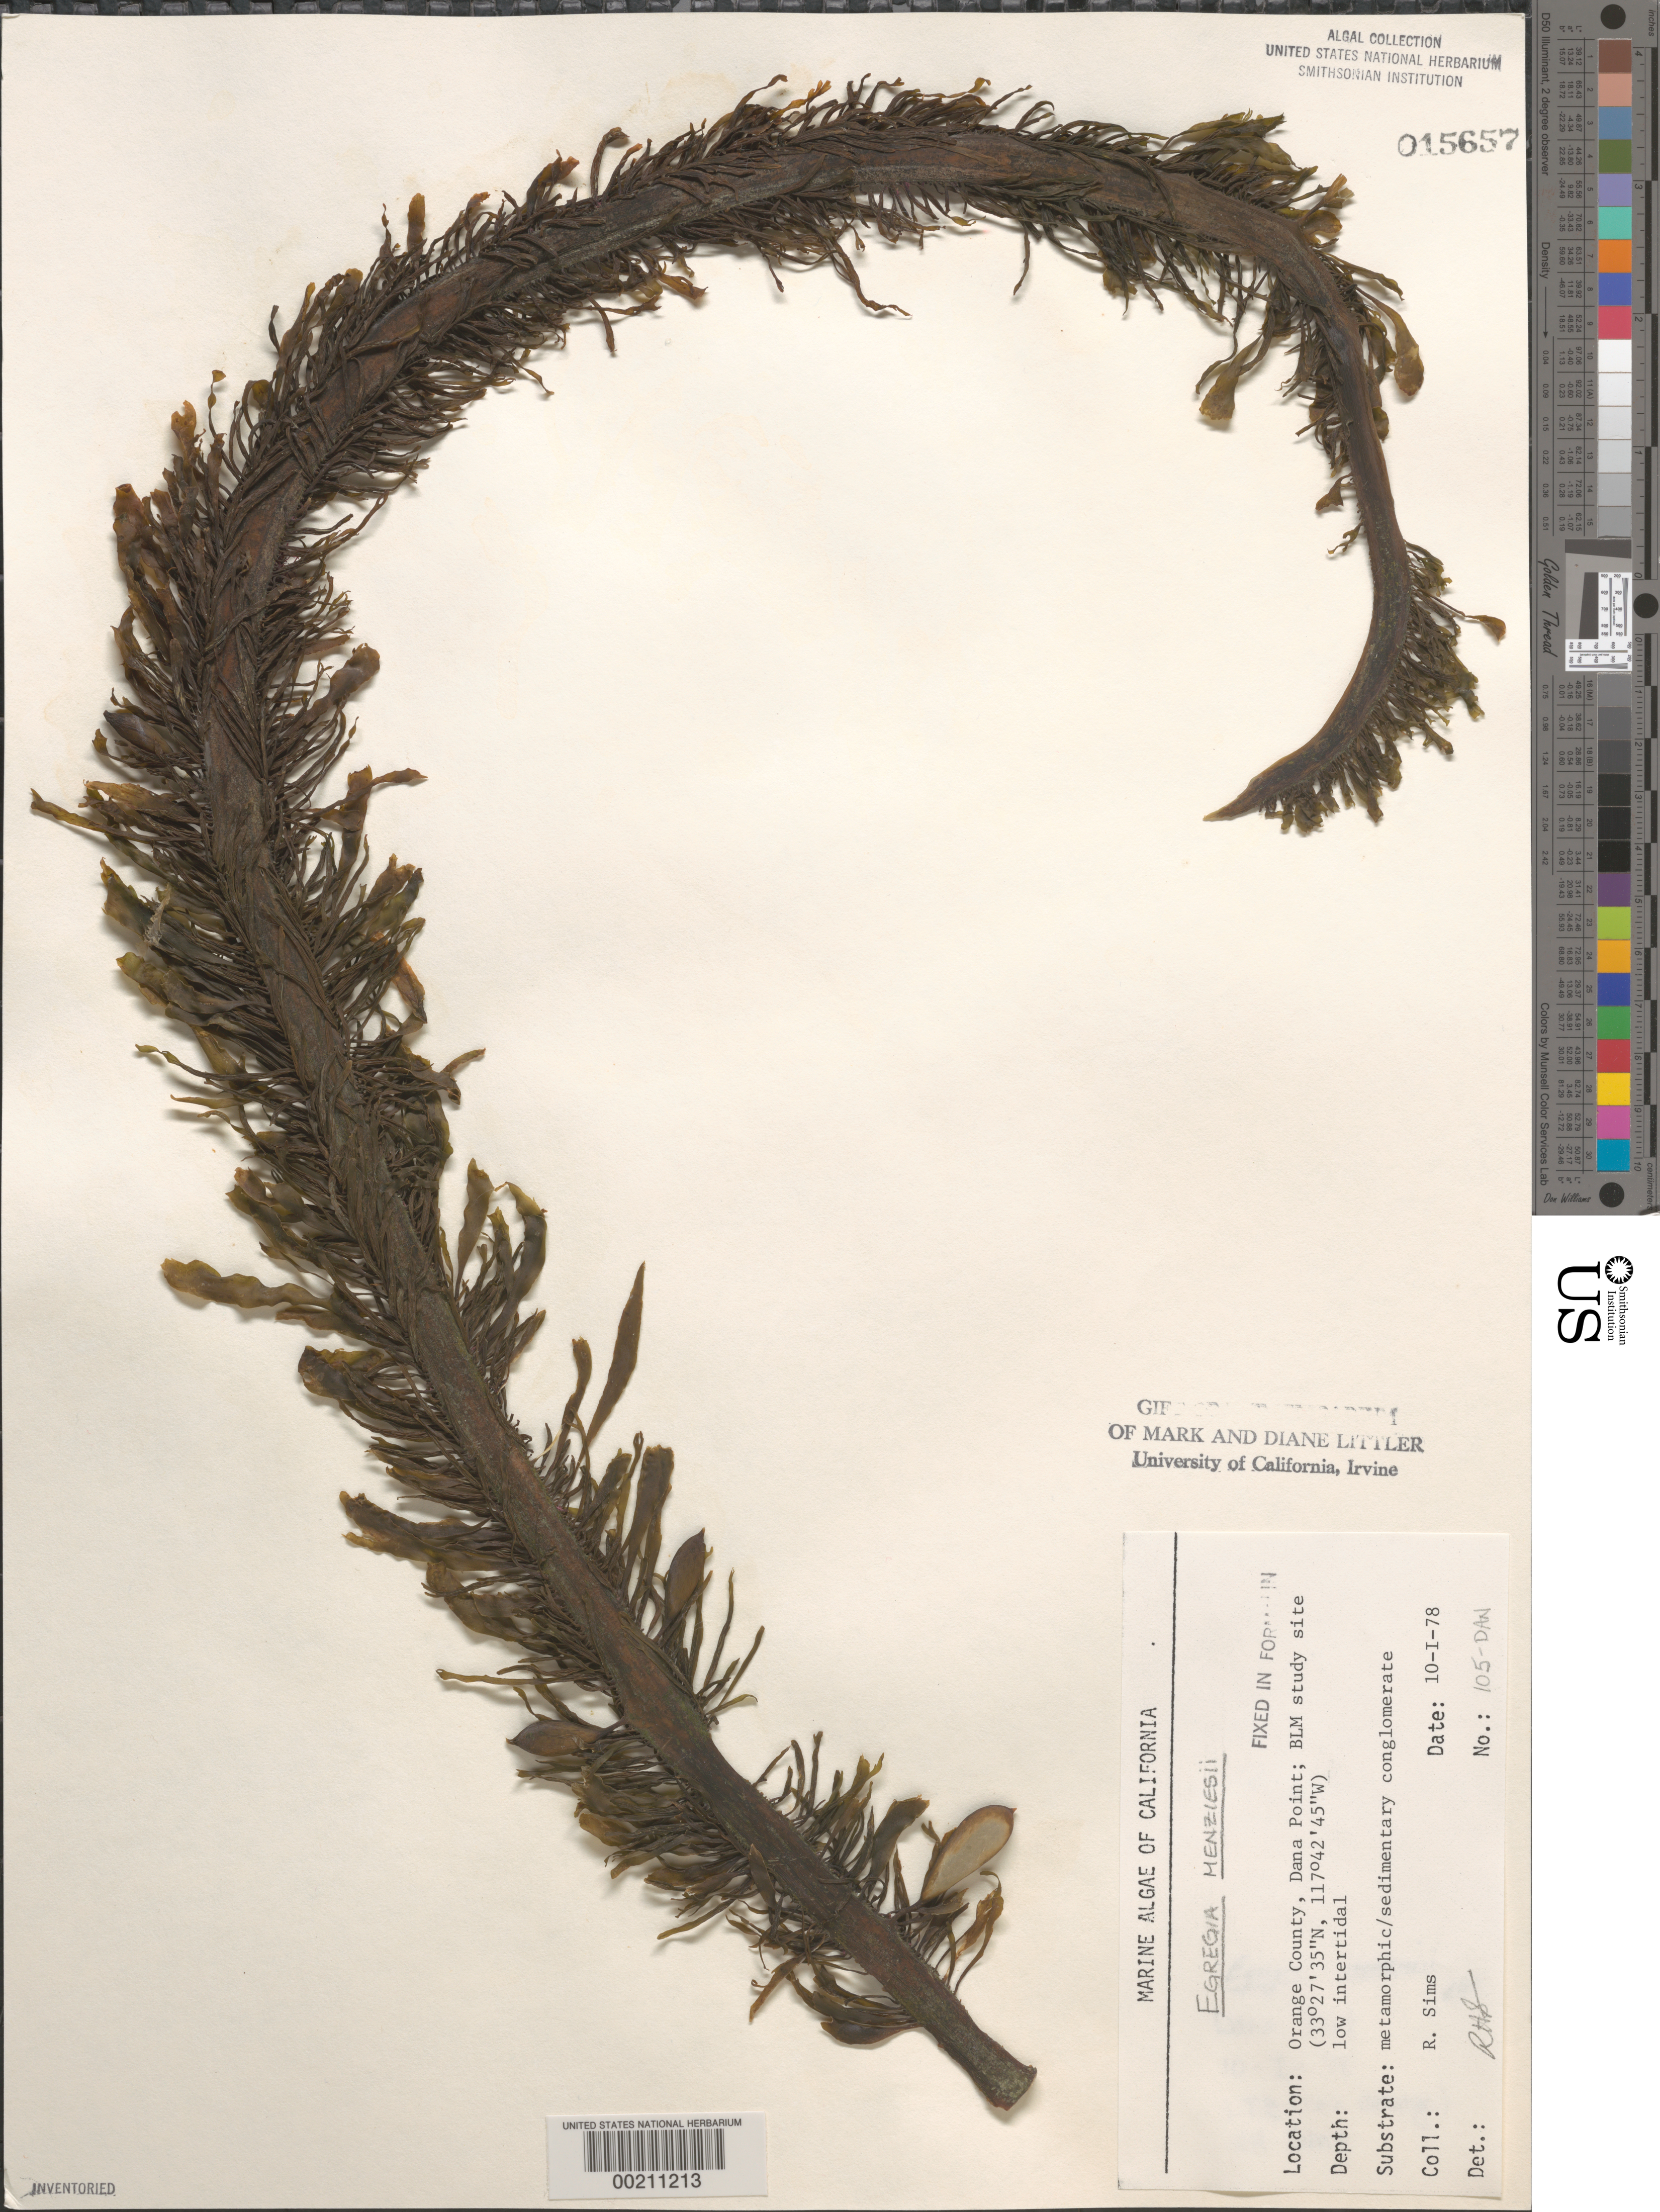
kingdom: Chromista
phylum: Ochrophyta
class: Phaeophyceae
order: Laminariales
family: Lessoniaceae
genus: Egregia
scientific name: Egregia menziesii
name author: (Turner) Aresch.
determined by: Sims, Robert H.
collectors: R. H. Sims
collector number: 105-DAN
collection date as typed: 10 Jan 1978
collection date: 1978-01-10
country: United States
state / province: California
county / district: Orange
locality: Dana Point, 1 km north of marina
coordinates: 33 27'35"N, 117 42'45"W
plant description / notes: BLM-SOCALBIGHT Rocky Intertidal Survey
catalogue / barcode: US 15657